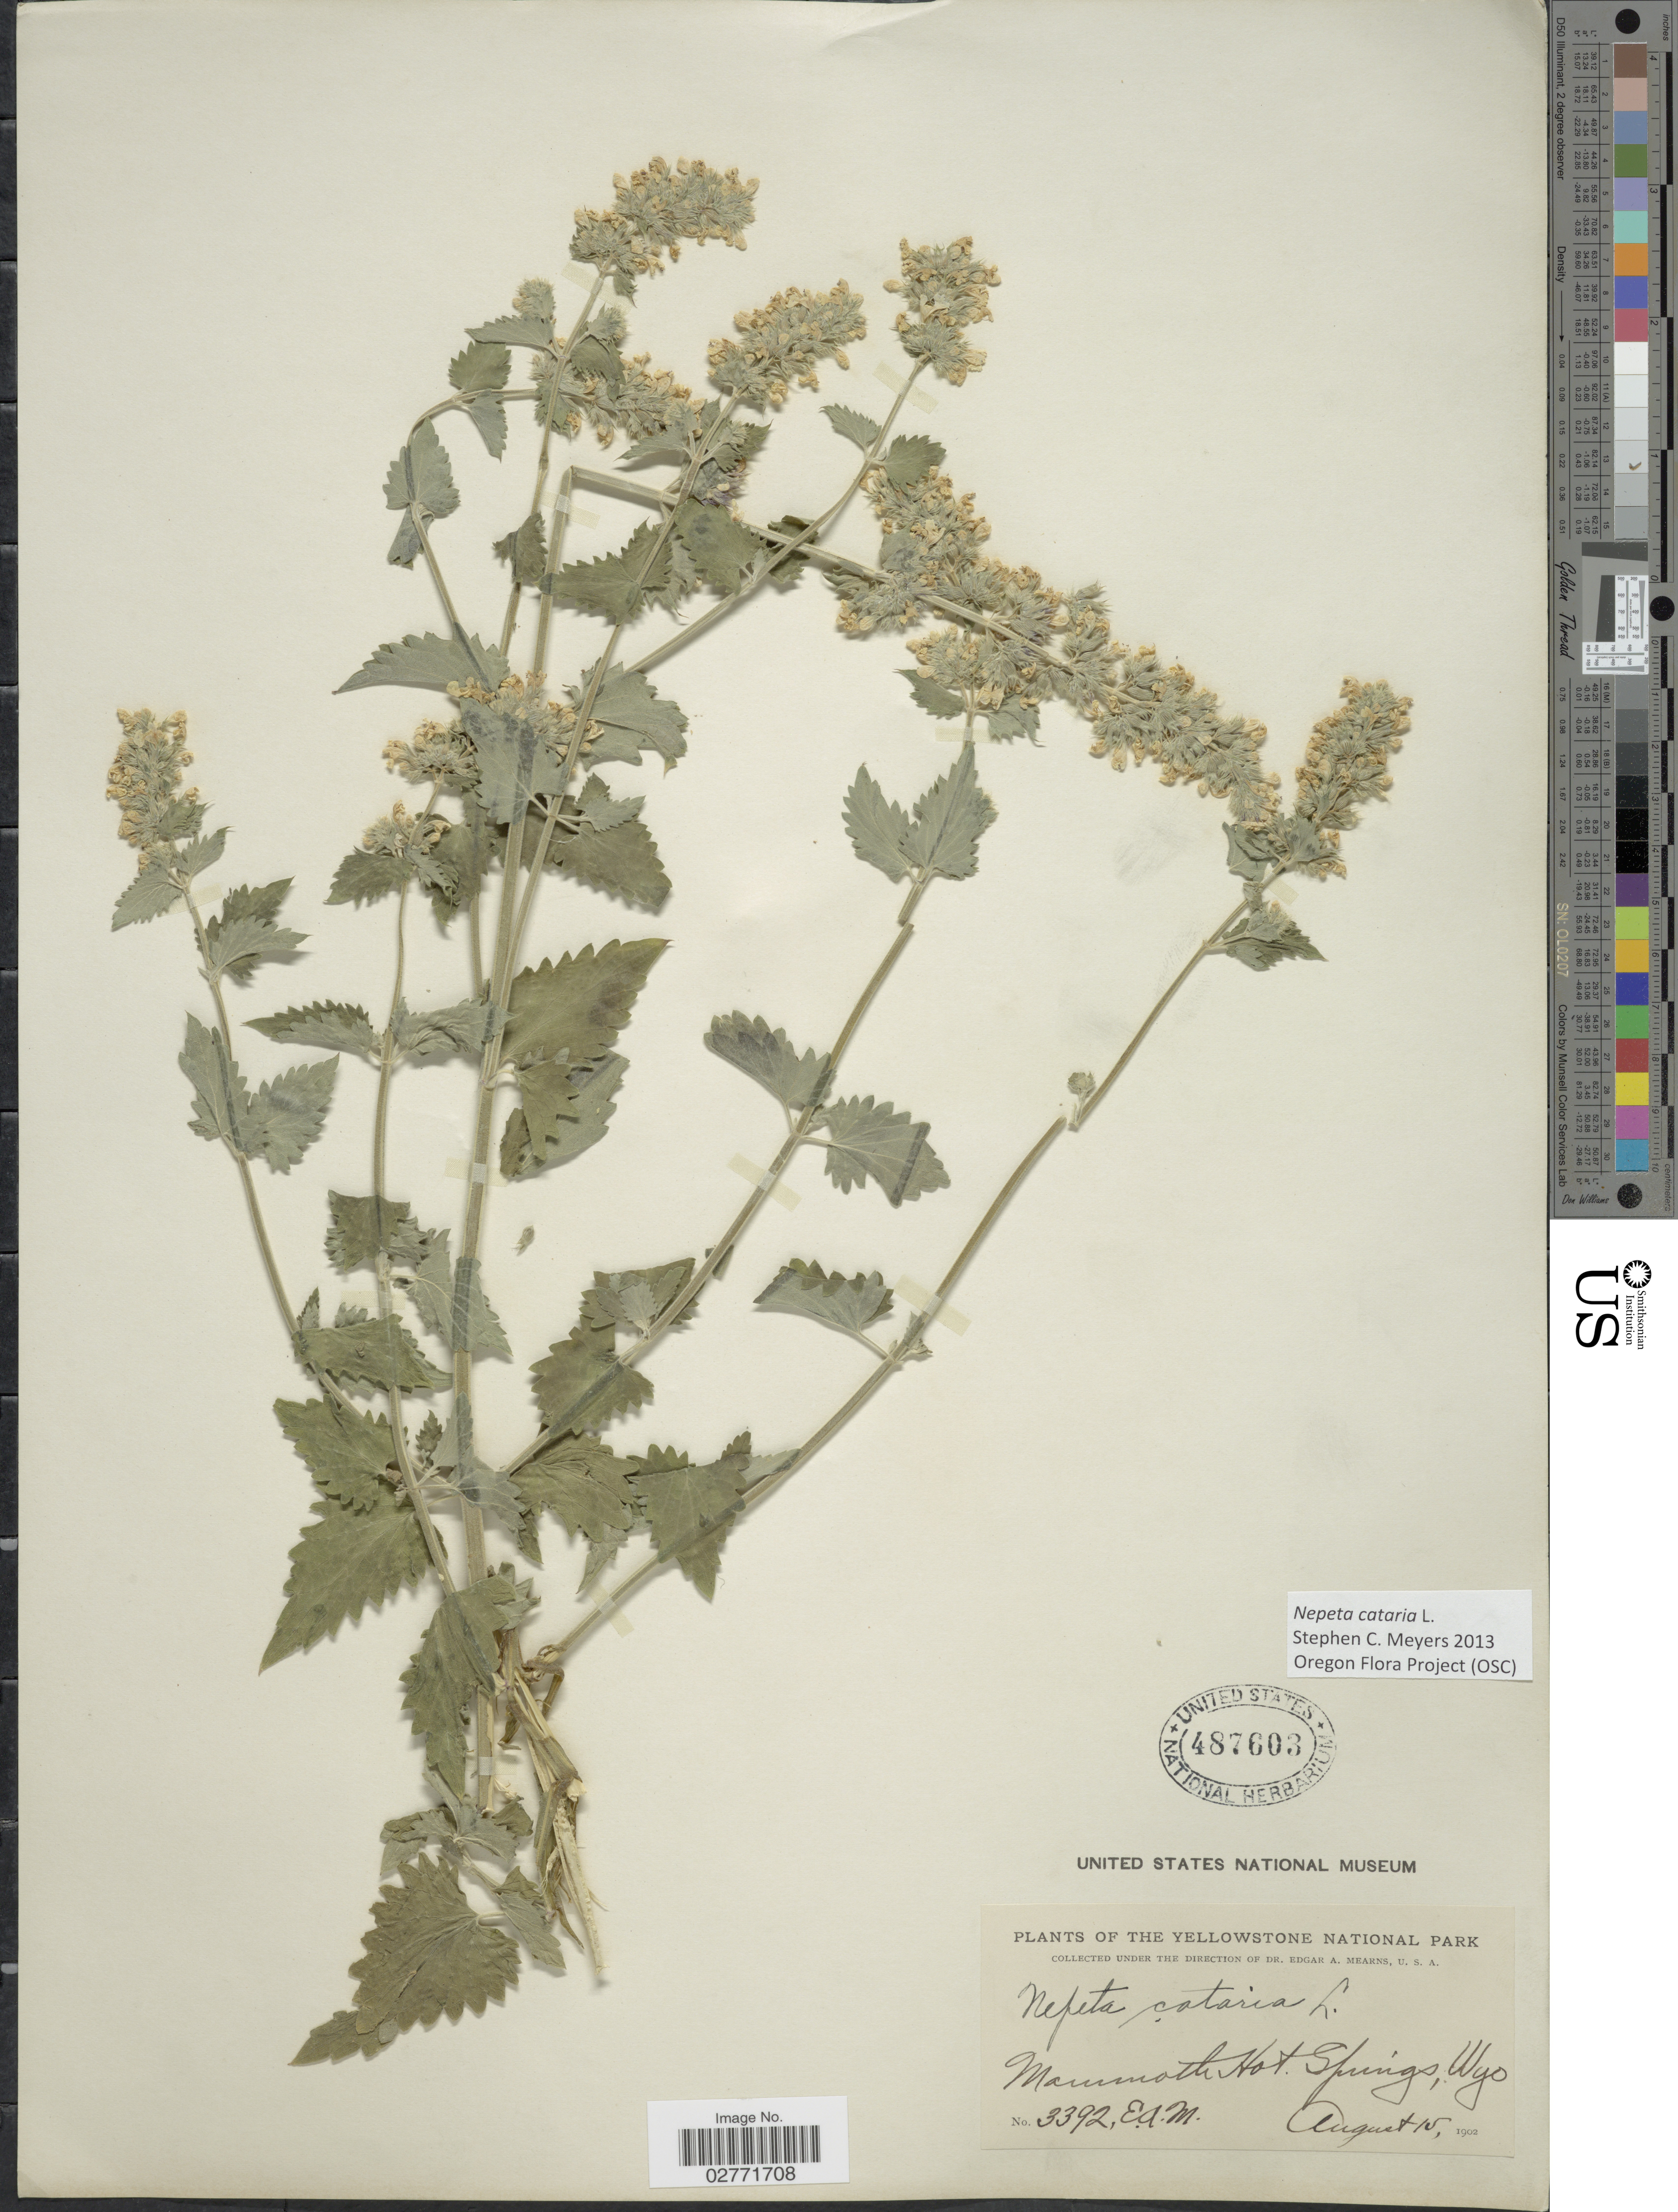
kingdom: Plantae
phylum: Tracheophyta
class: Magnoliopsida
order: Lamiales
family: Lamiaceae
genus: Nepeta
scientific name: Nepeta cataria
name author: L.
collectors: E. A. Mearns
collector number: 3392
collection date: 1902-08-15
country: United States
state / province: Wyoming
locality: Yellowstone National Park. Mammoth Hot Springs.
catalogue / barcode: US 487603